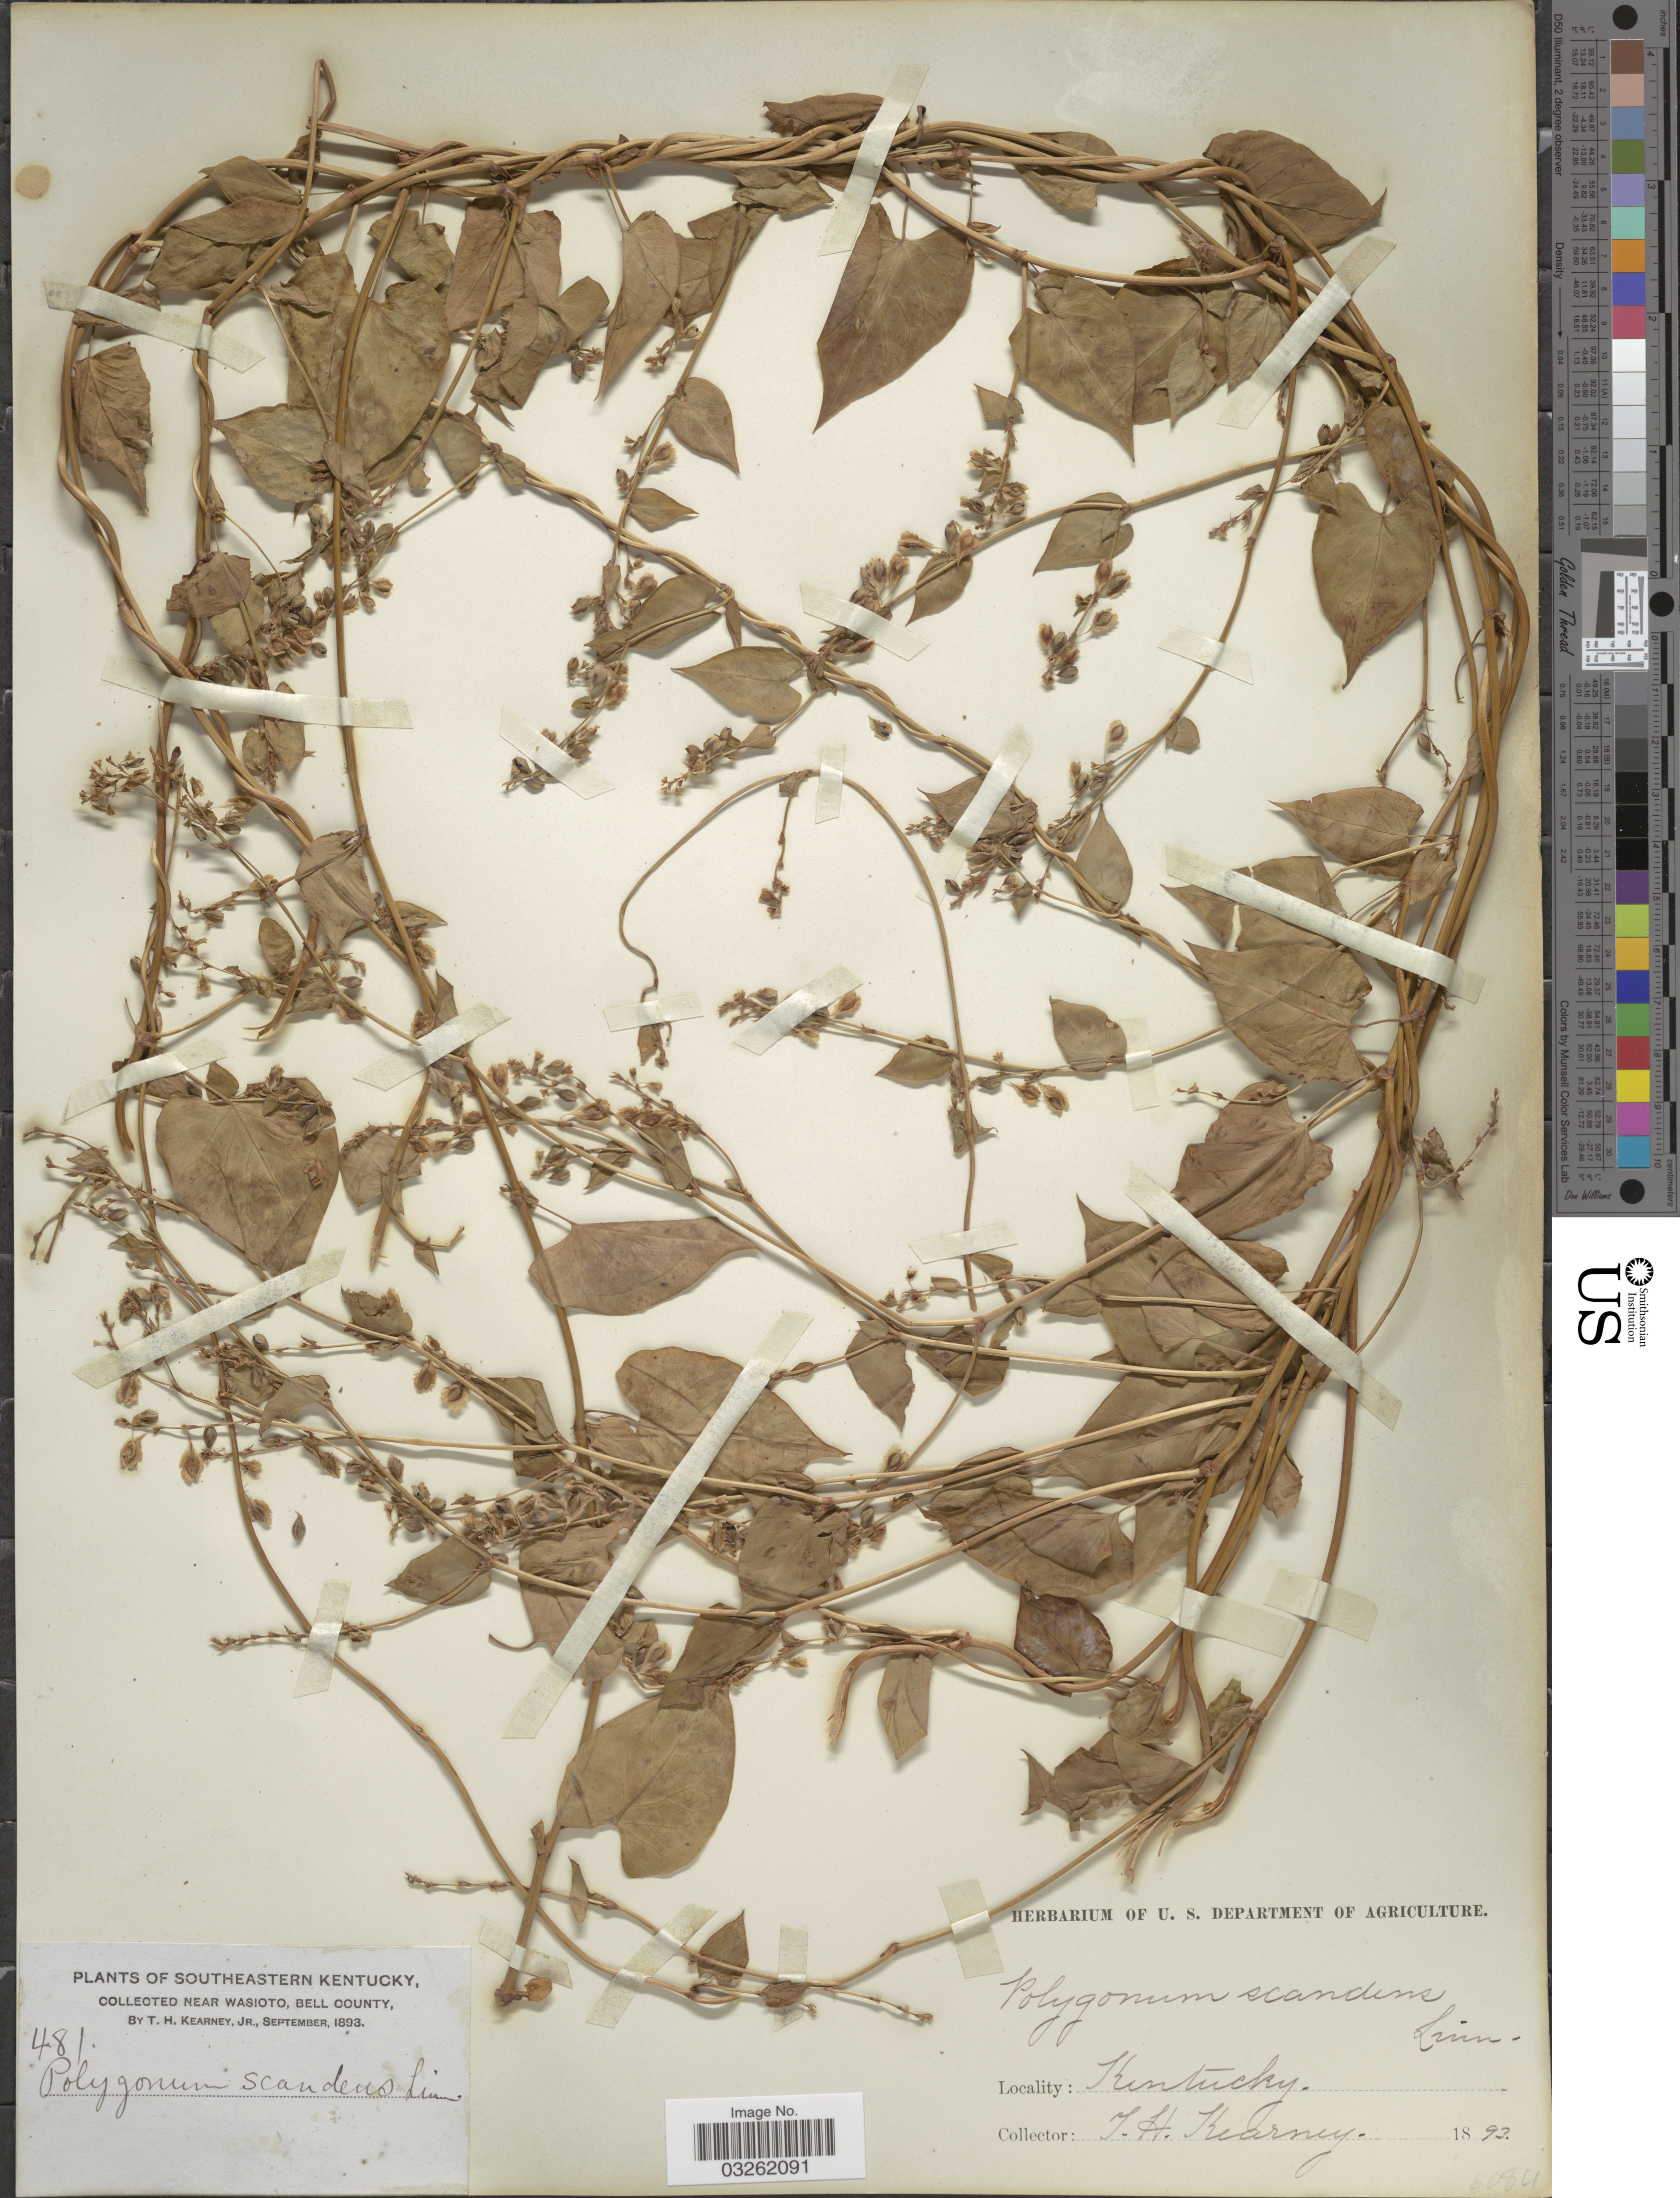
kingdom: Plantae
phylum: Tracheophyta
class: Magnoliopsida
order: Caryophyllales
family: Polygonaceae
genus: Fallopia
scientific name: Fallopia scandens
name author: (L.) Holub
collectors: T. H. Kearney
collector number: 481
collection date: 1893-09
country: United States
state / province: Kentucky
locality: Southeastern Kentucky. Near Wasioto, Bell County.